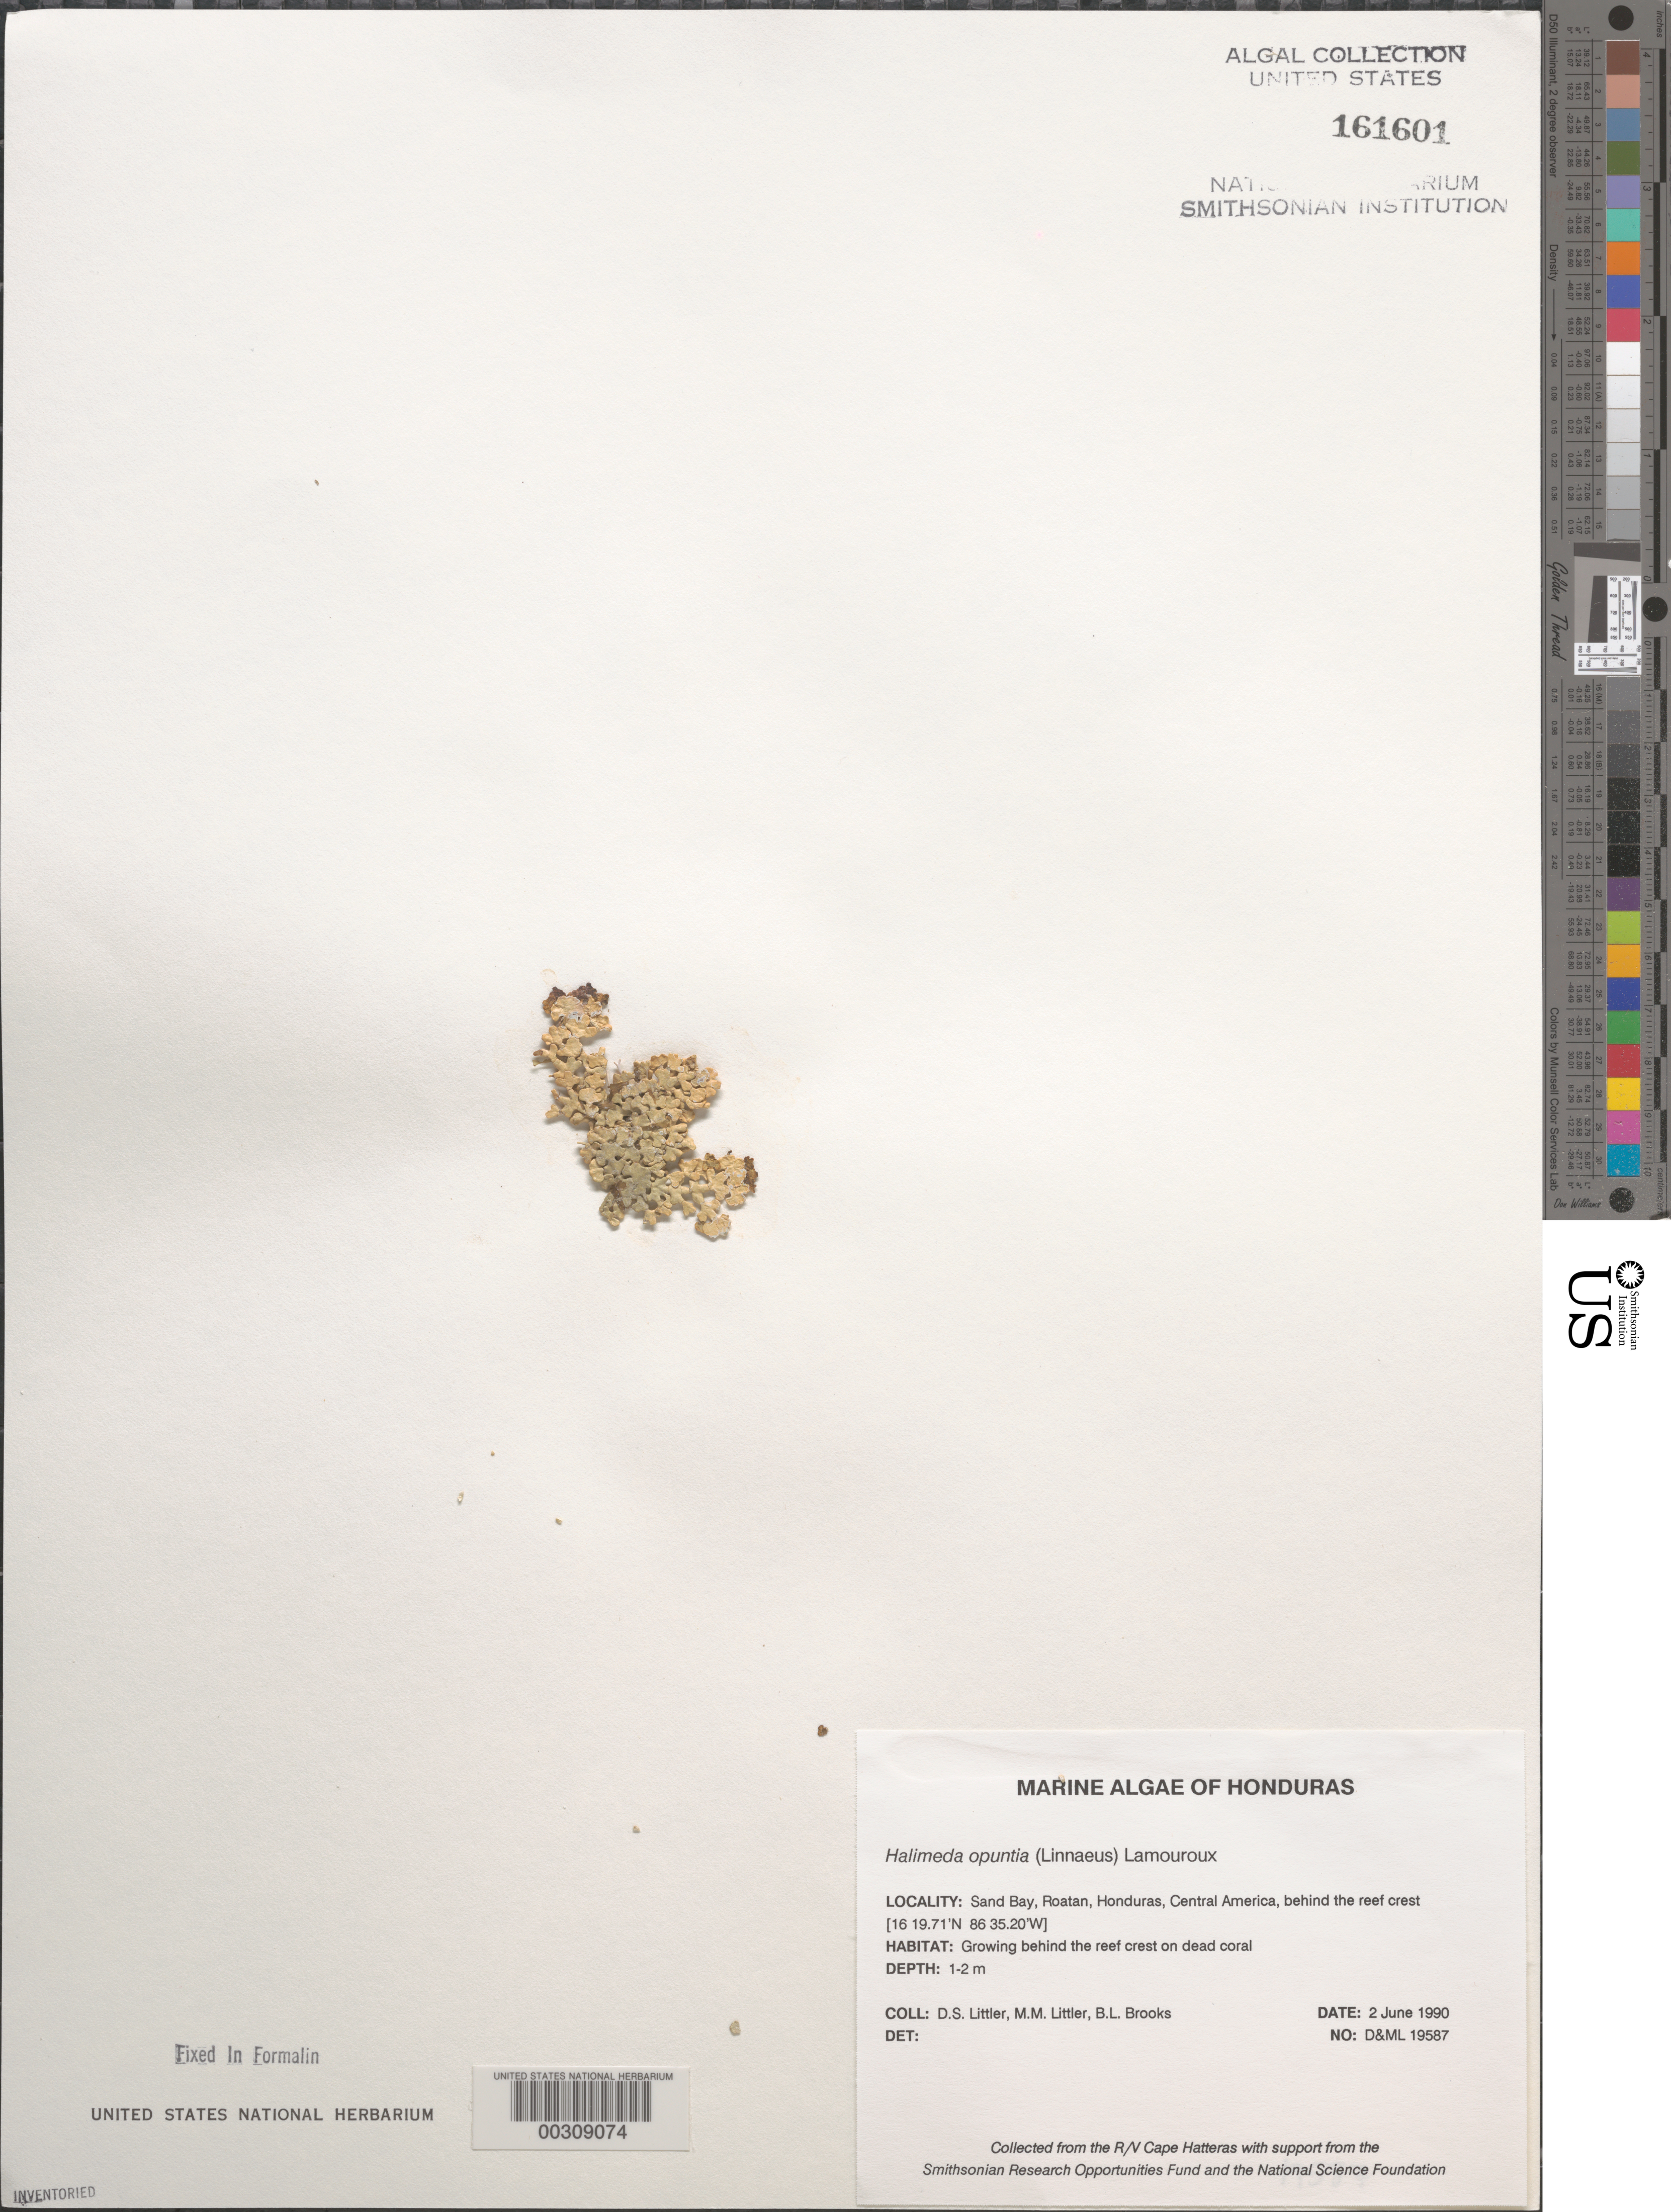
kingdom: Plantae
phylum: Chlorophyta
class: Ulvophyceae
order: Bryopsidales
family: Halimedaceae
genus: Halimeda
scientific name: Halimeda opuntia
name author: (L.) J.V.Lamouroux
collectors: D. S. Littler, M. M. Littler & B. Brooks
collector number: D&ML 19587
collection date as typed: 02 Jun 1990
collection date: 1990-06-02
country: Honduras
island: Roatan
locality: Sand Bay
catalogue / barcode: US 161601